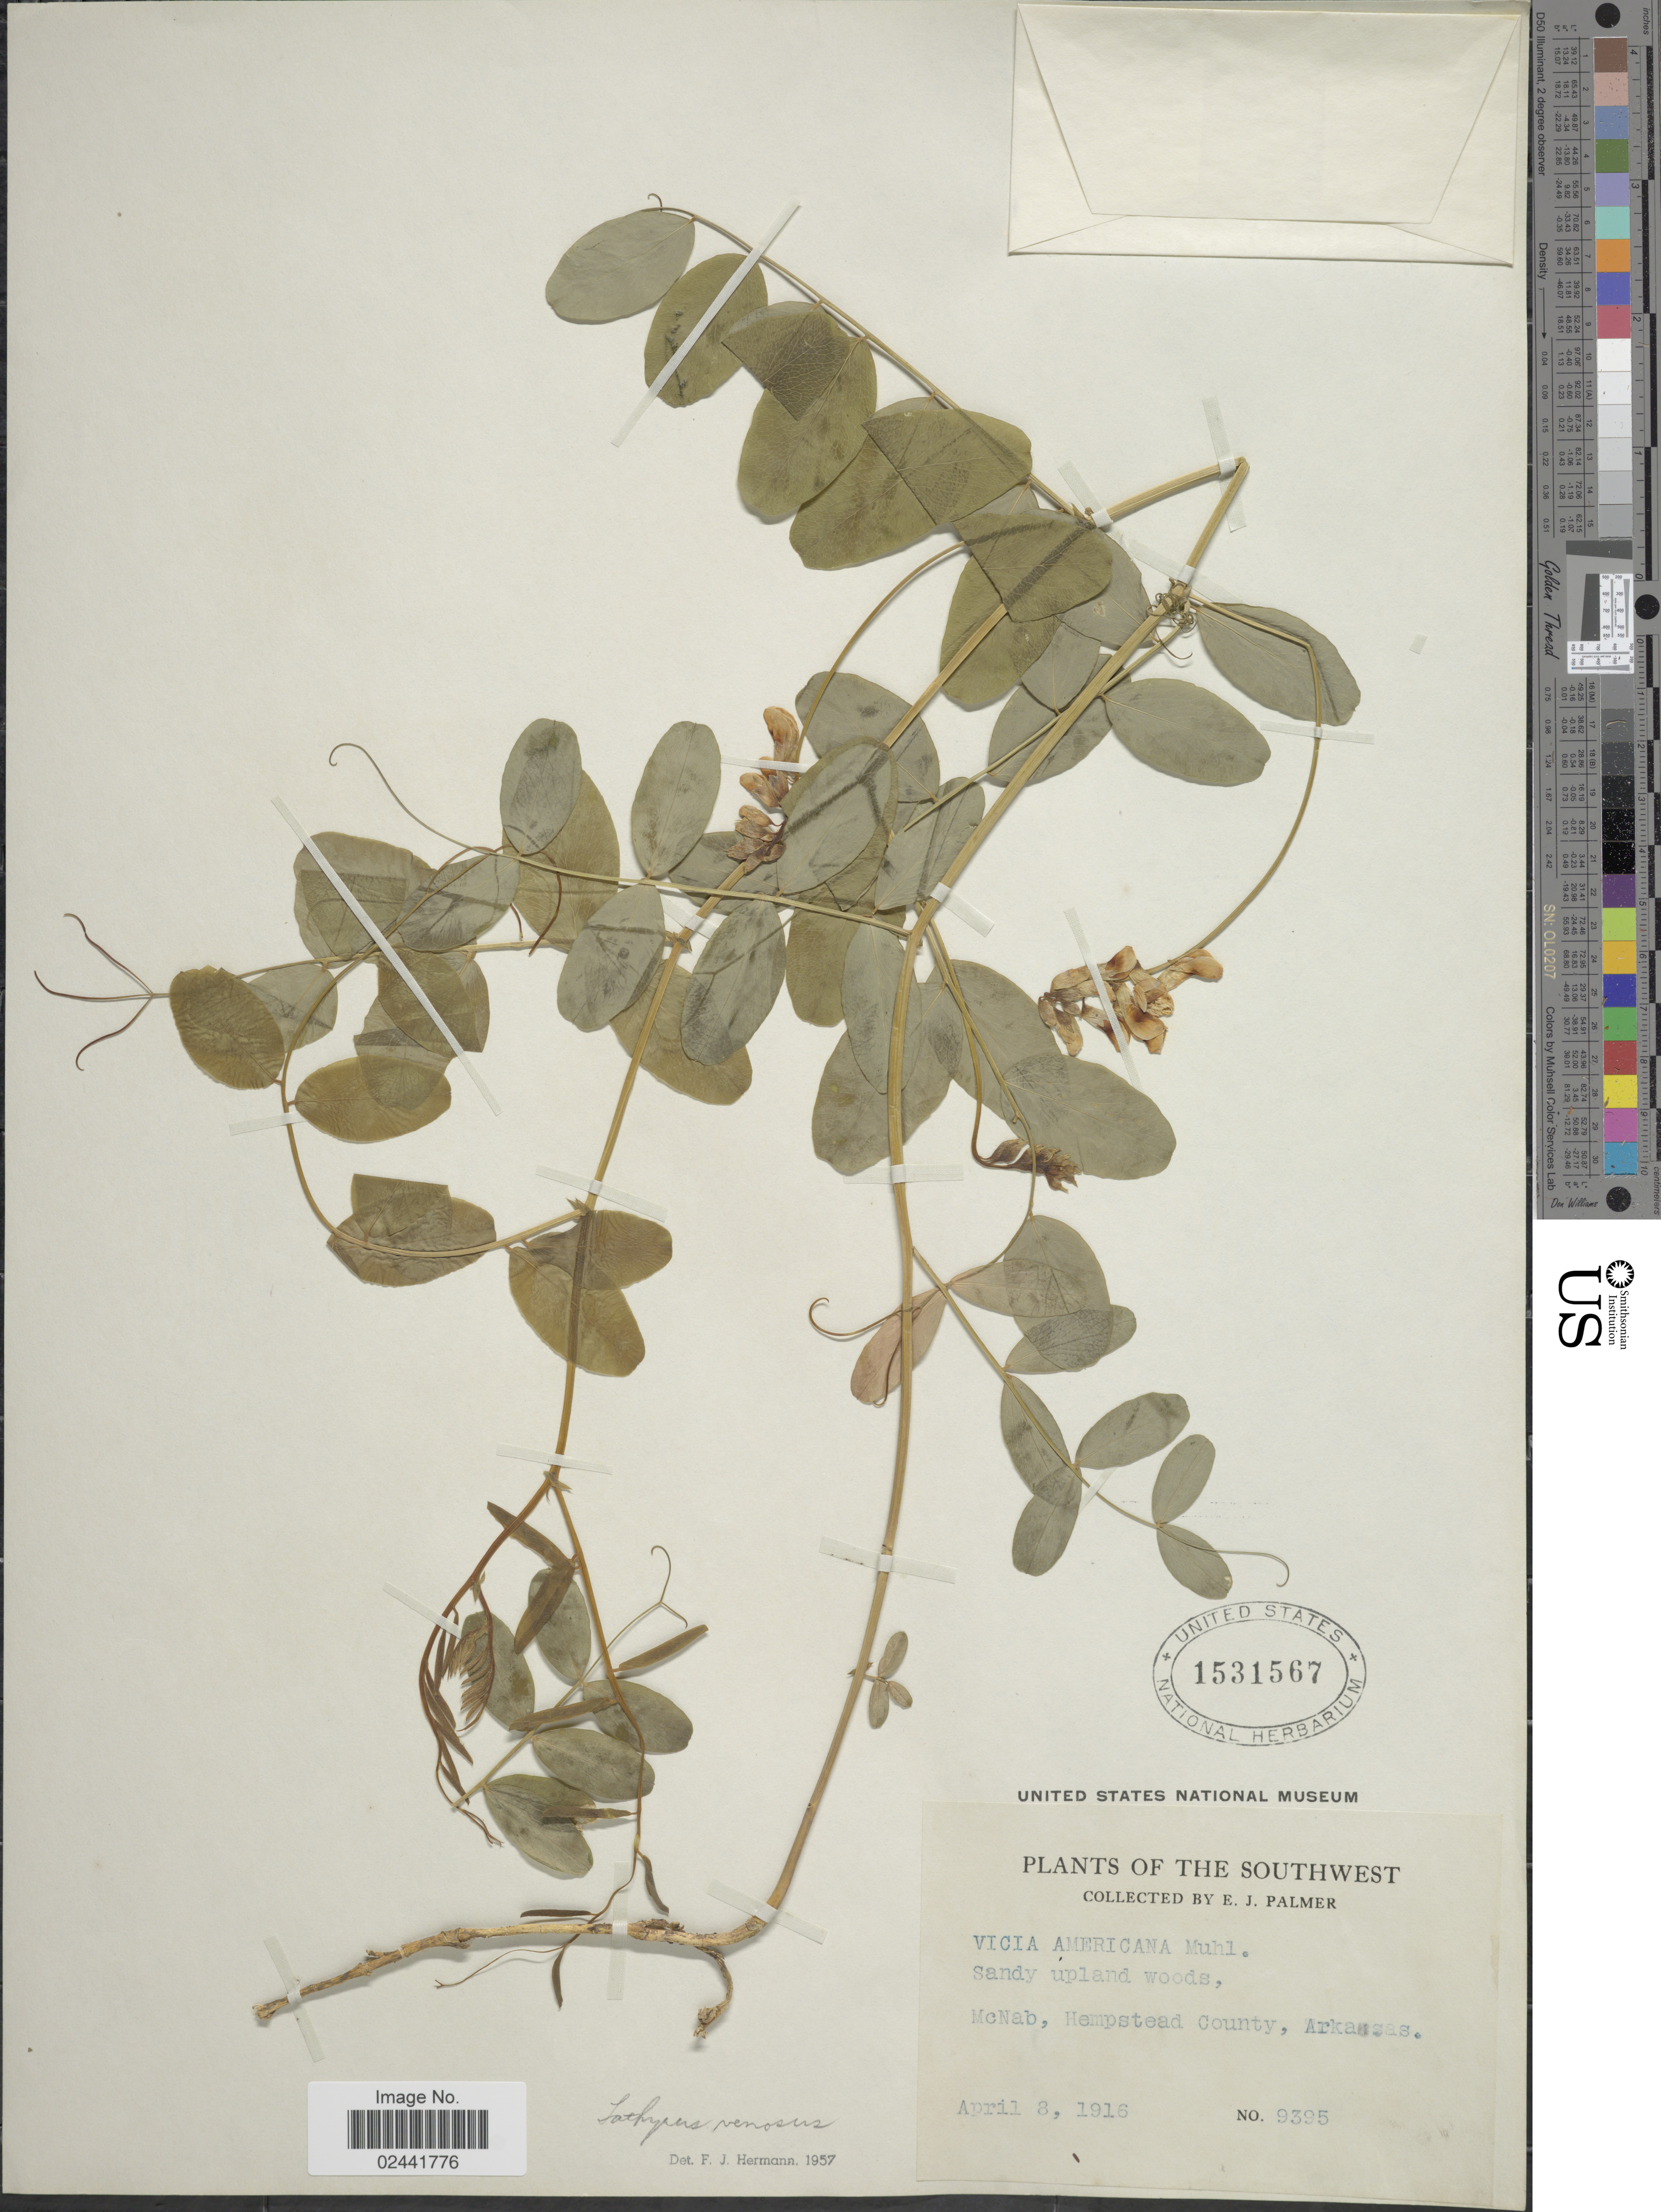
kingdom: Plantae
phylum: Tracheophyta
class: Magnoliopsida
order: Fabales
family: Fabaceae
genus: Lathyrus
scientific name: Lathyrus venosus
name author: Muhl. ex Willd.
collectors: E. J. Palmer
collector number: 9395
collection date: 1916-04-08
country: United States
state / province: Arkansas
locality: Southwest. McNab, Hempstead County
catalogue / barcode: US 1531567